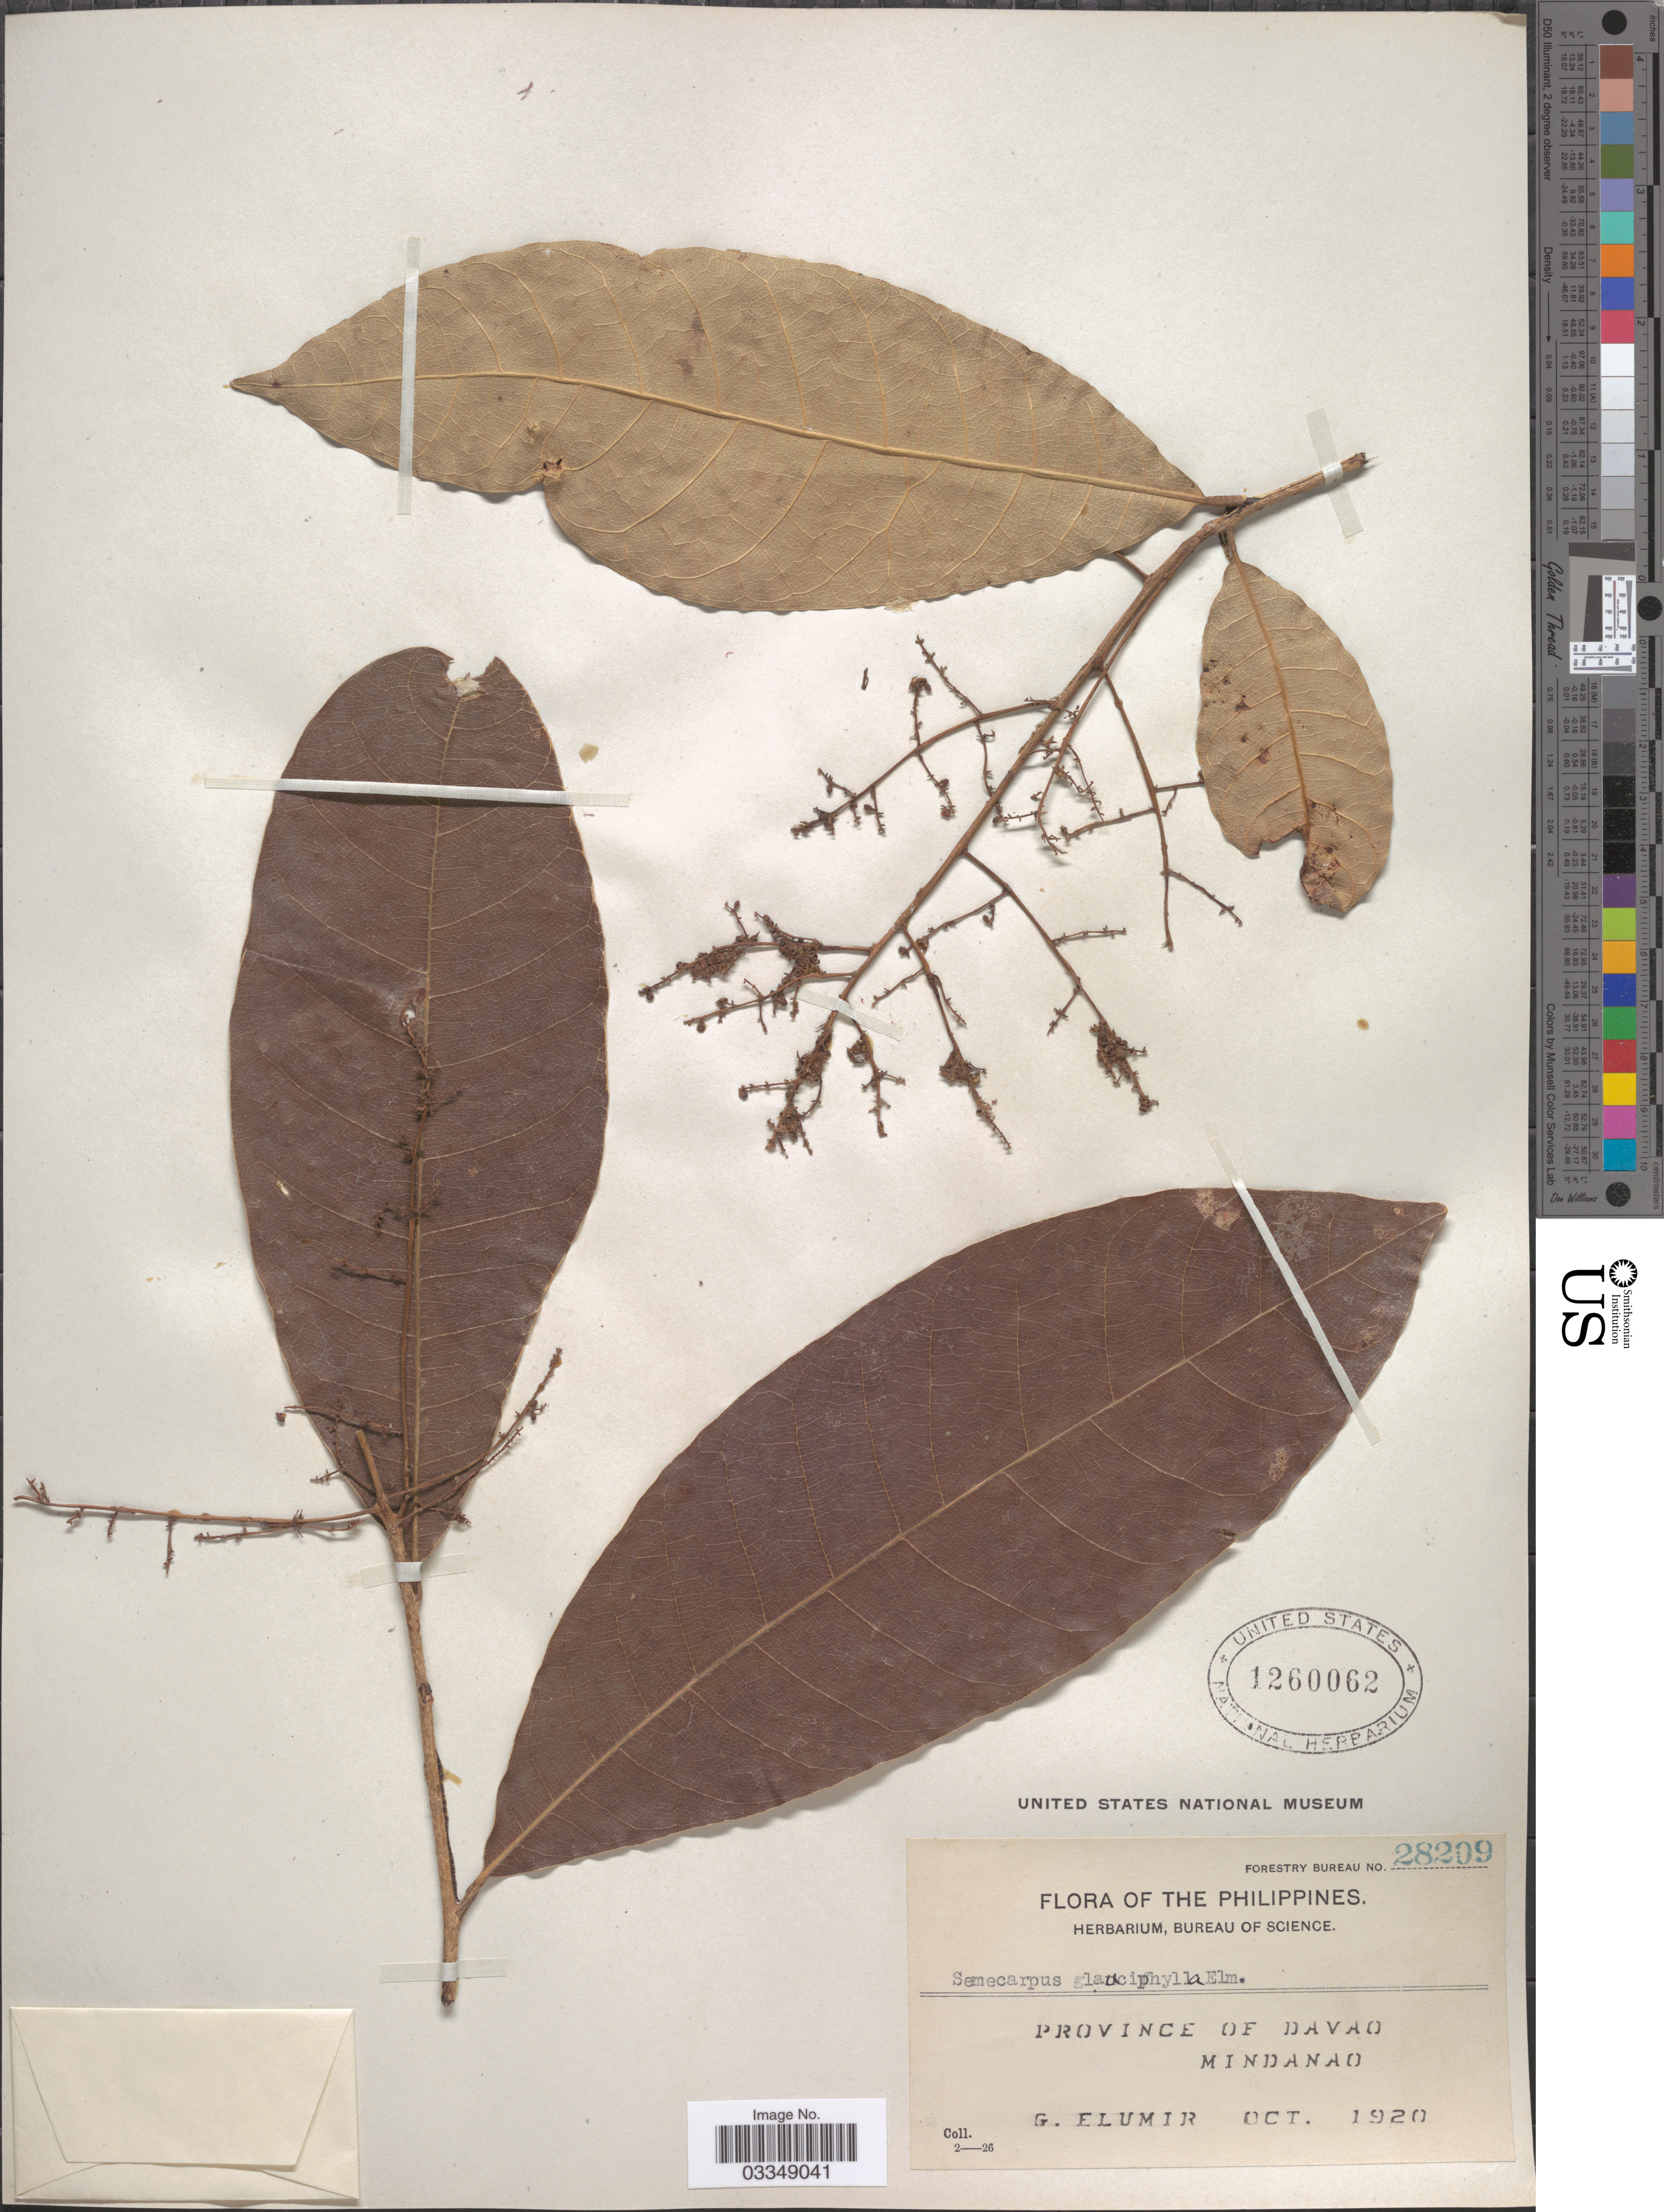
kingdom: Plantae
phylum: Tracheophyta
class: Magnoliopsida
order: Sapindales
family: Anacardiaceae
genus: Semecarpus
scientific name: Semecarpus glauciphyllus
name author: Elmer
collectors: G. Elumir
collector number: Forestry Bureau 28209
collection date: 1920-10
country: Philippines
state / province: Davao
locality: Province of Davao. Mindanao.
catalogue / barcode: US 1260062